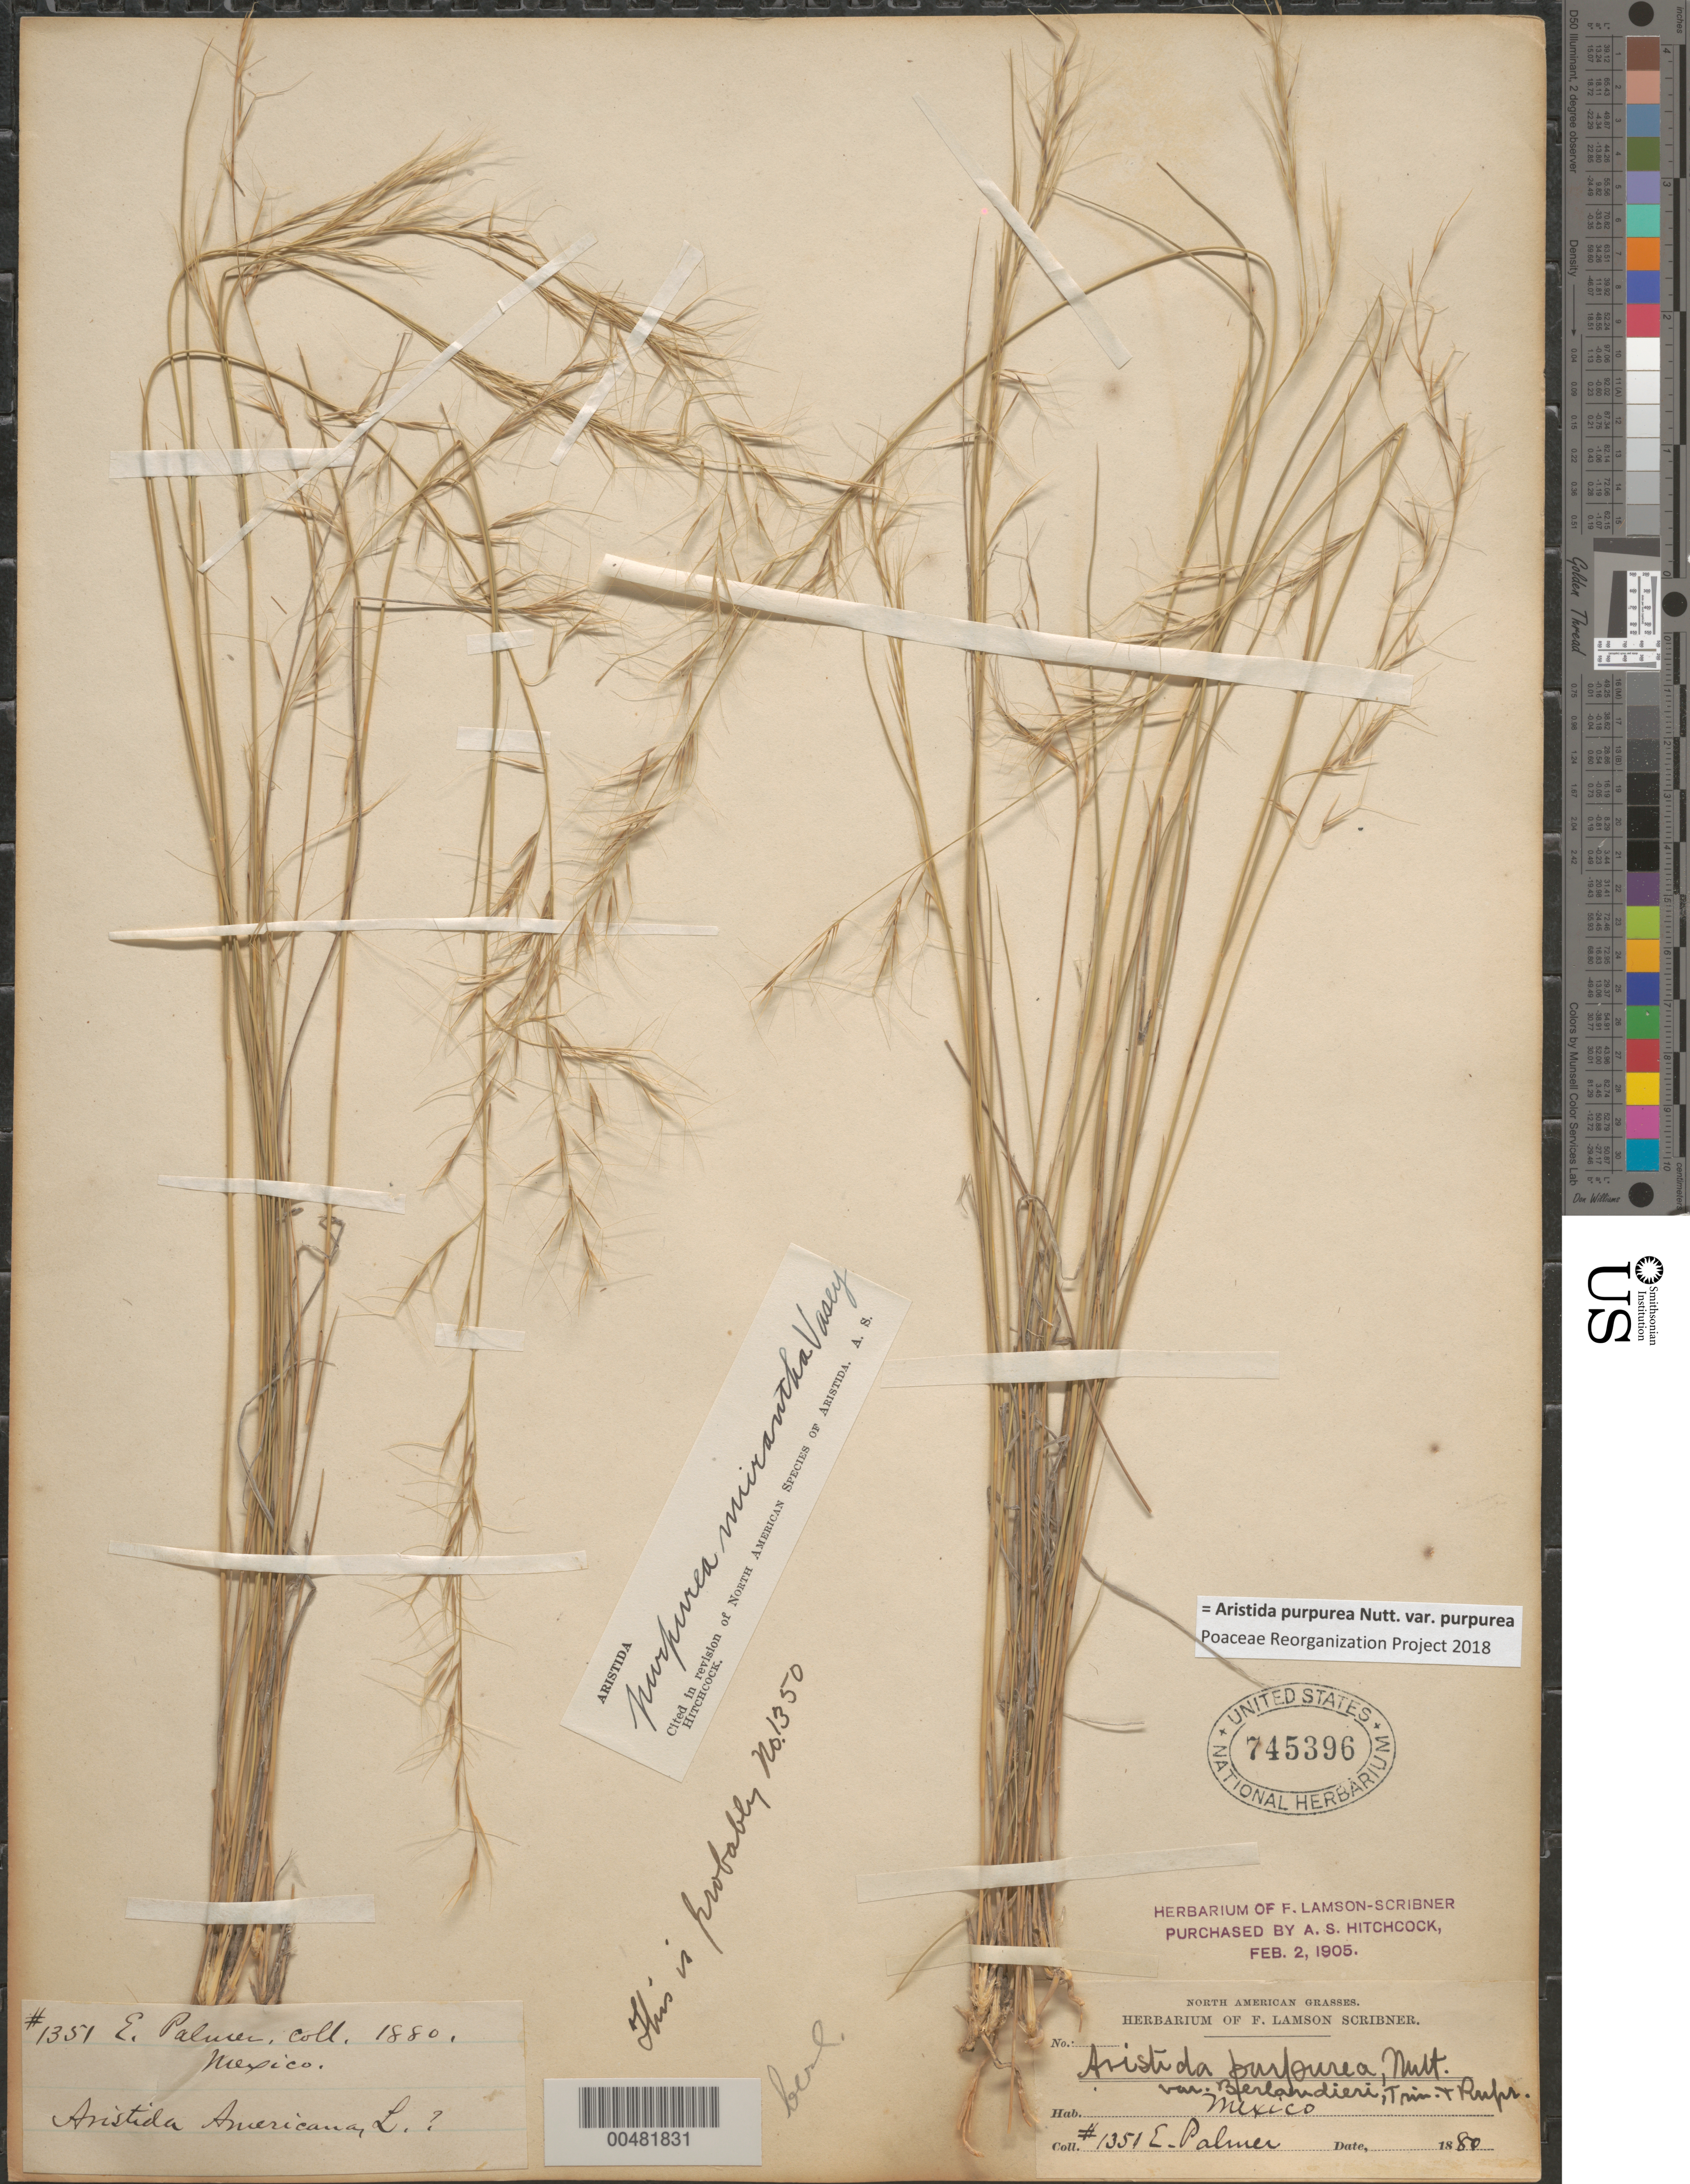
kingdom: Plantae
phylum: Tracheophyta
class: Liliopsida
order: Poales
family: Poaceae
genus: Aristida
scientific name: Aristida purpurea var. purpurea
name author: Nutt.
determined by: Poaceae Reorganization Project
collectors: E. Palmer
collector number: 1351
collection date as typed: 1880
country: Mexico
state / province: Durango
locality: San Ramon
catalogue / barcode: US 745396